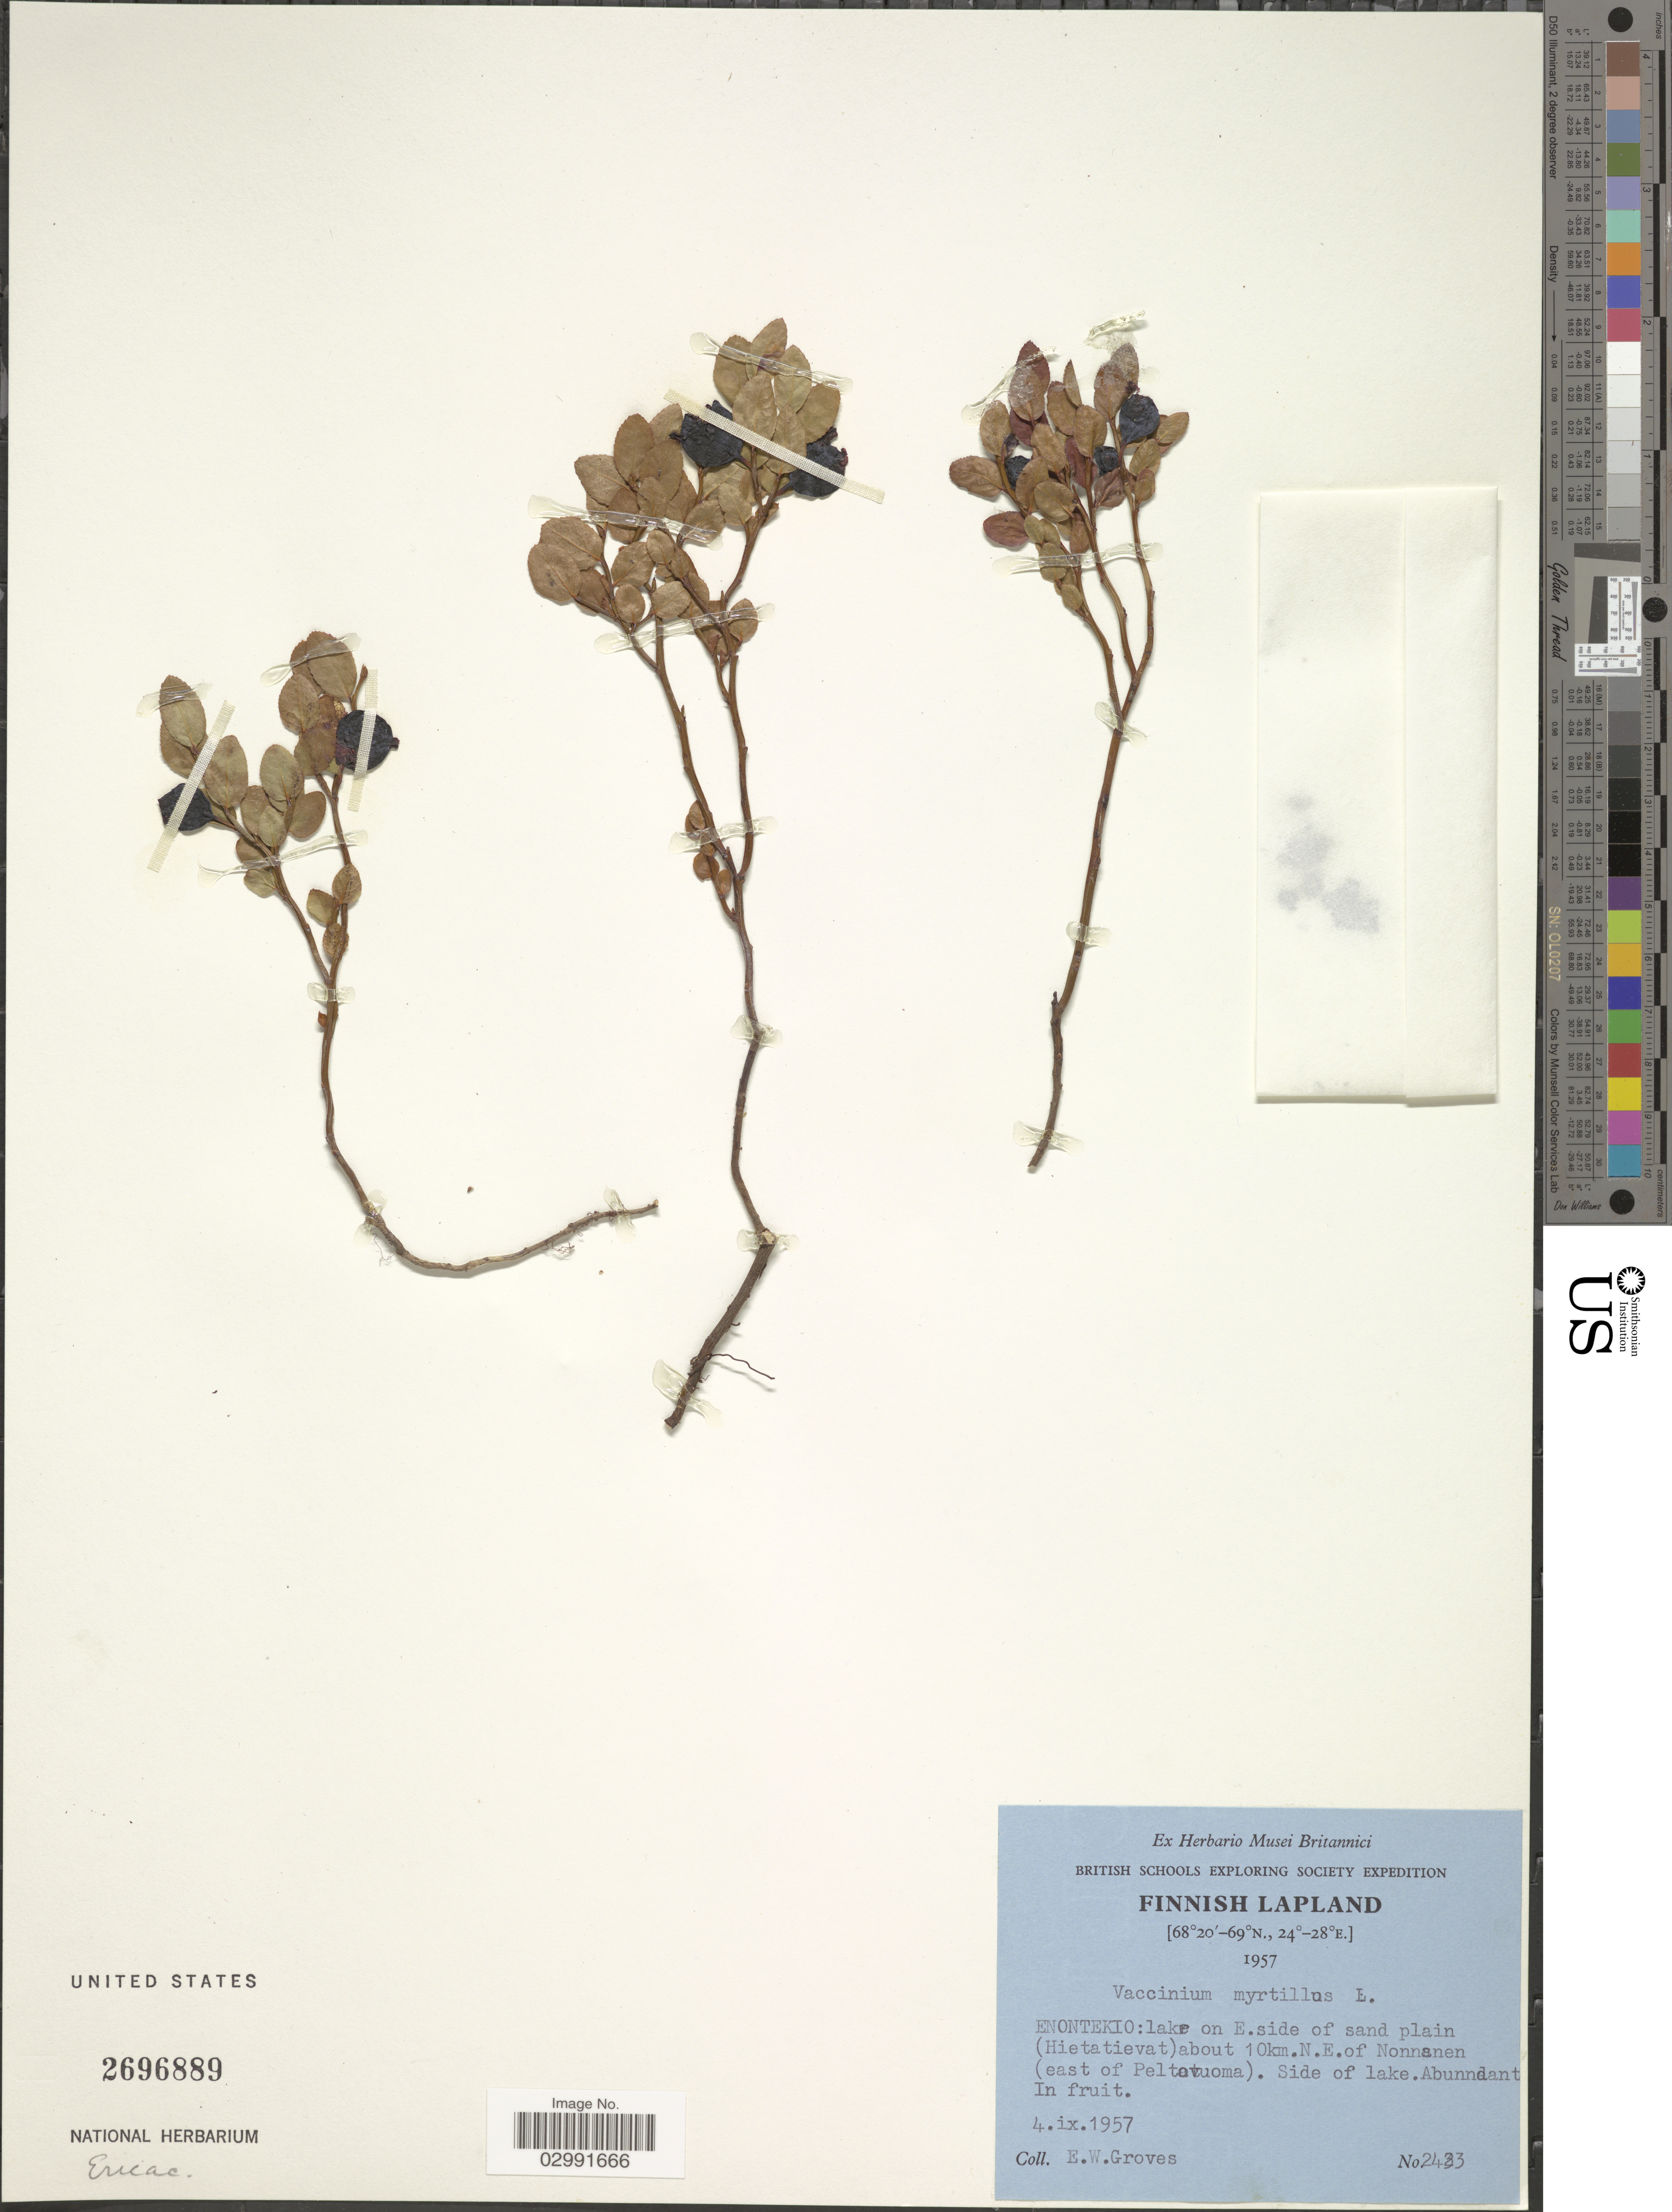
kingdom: Plantae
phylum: Tracheophyta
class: Magnoliopsida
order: Ericales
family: Ericaceae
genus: Vaccinium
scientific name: Vaccinium myrtillus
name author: L.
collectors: E. Groves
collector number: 2433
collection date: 1957-09-04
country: Finland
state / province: Lappi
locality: Finnish Lapland, Enontekio: lake on E.side of sand plain (Hietatievat) about 10km. N.E. of Nonnanen (east of Peltavouma). Side of lake.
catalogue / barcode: US 2696889